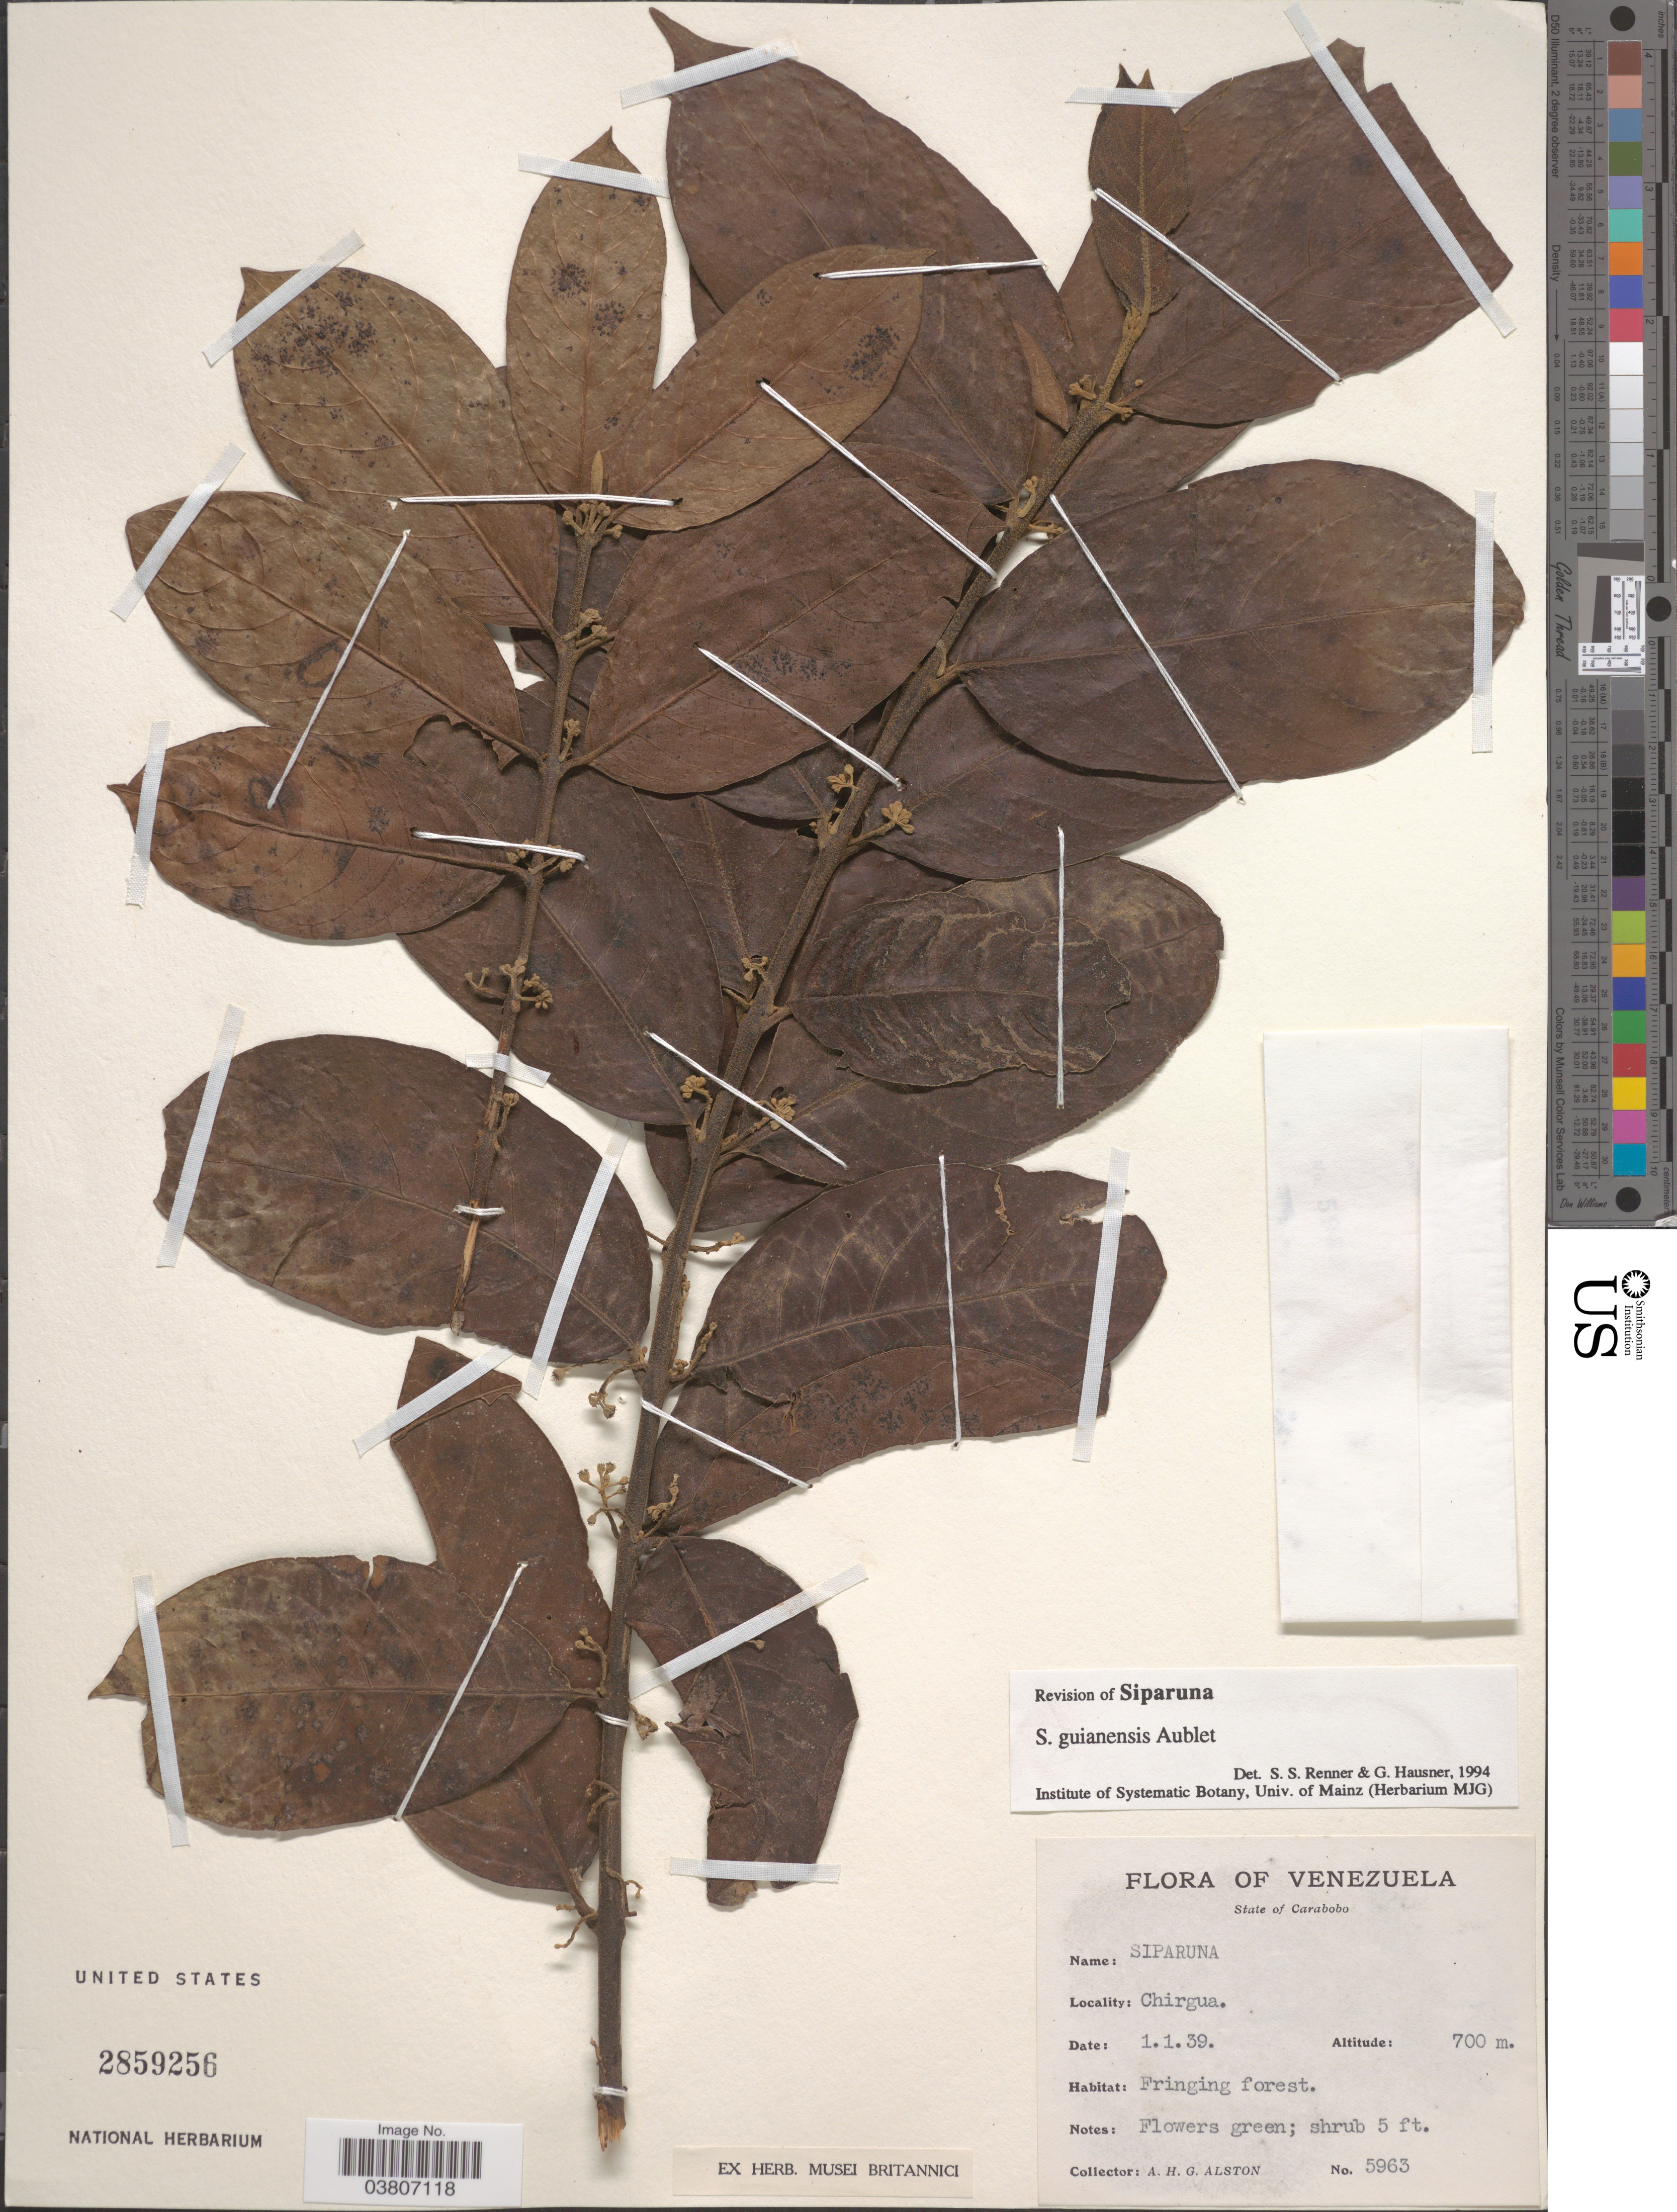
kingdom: Plantae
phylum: Tracheophyta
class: Magnoliopsida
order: Laurales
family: Siparunaceae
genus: Siparuna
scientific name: Siparuna guianensis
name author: Aubl.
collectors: A. H. Alston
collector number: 5963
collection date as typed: Transcribed d/m/y: 1/1/39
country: Venezuela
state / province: Carabobo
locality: Chirgua.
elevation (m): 700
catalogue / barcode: US 2859256